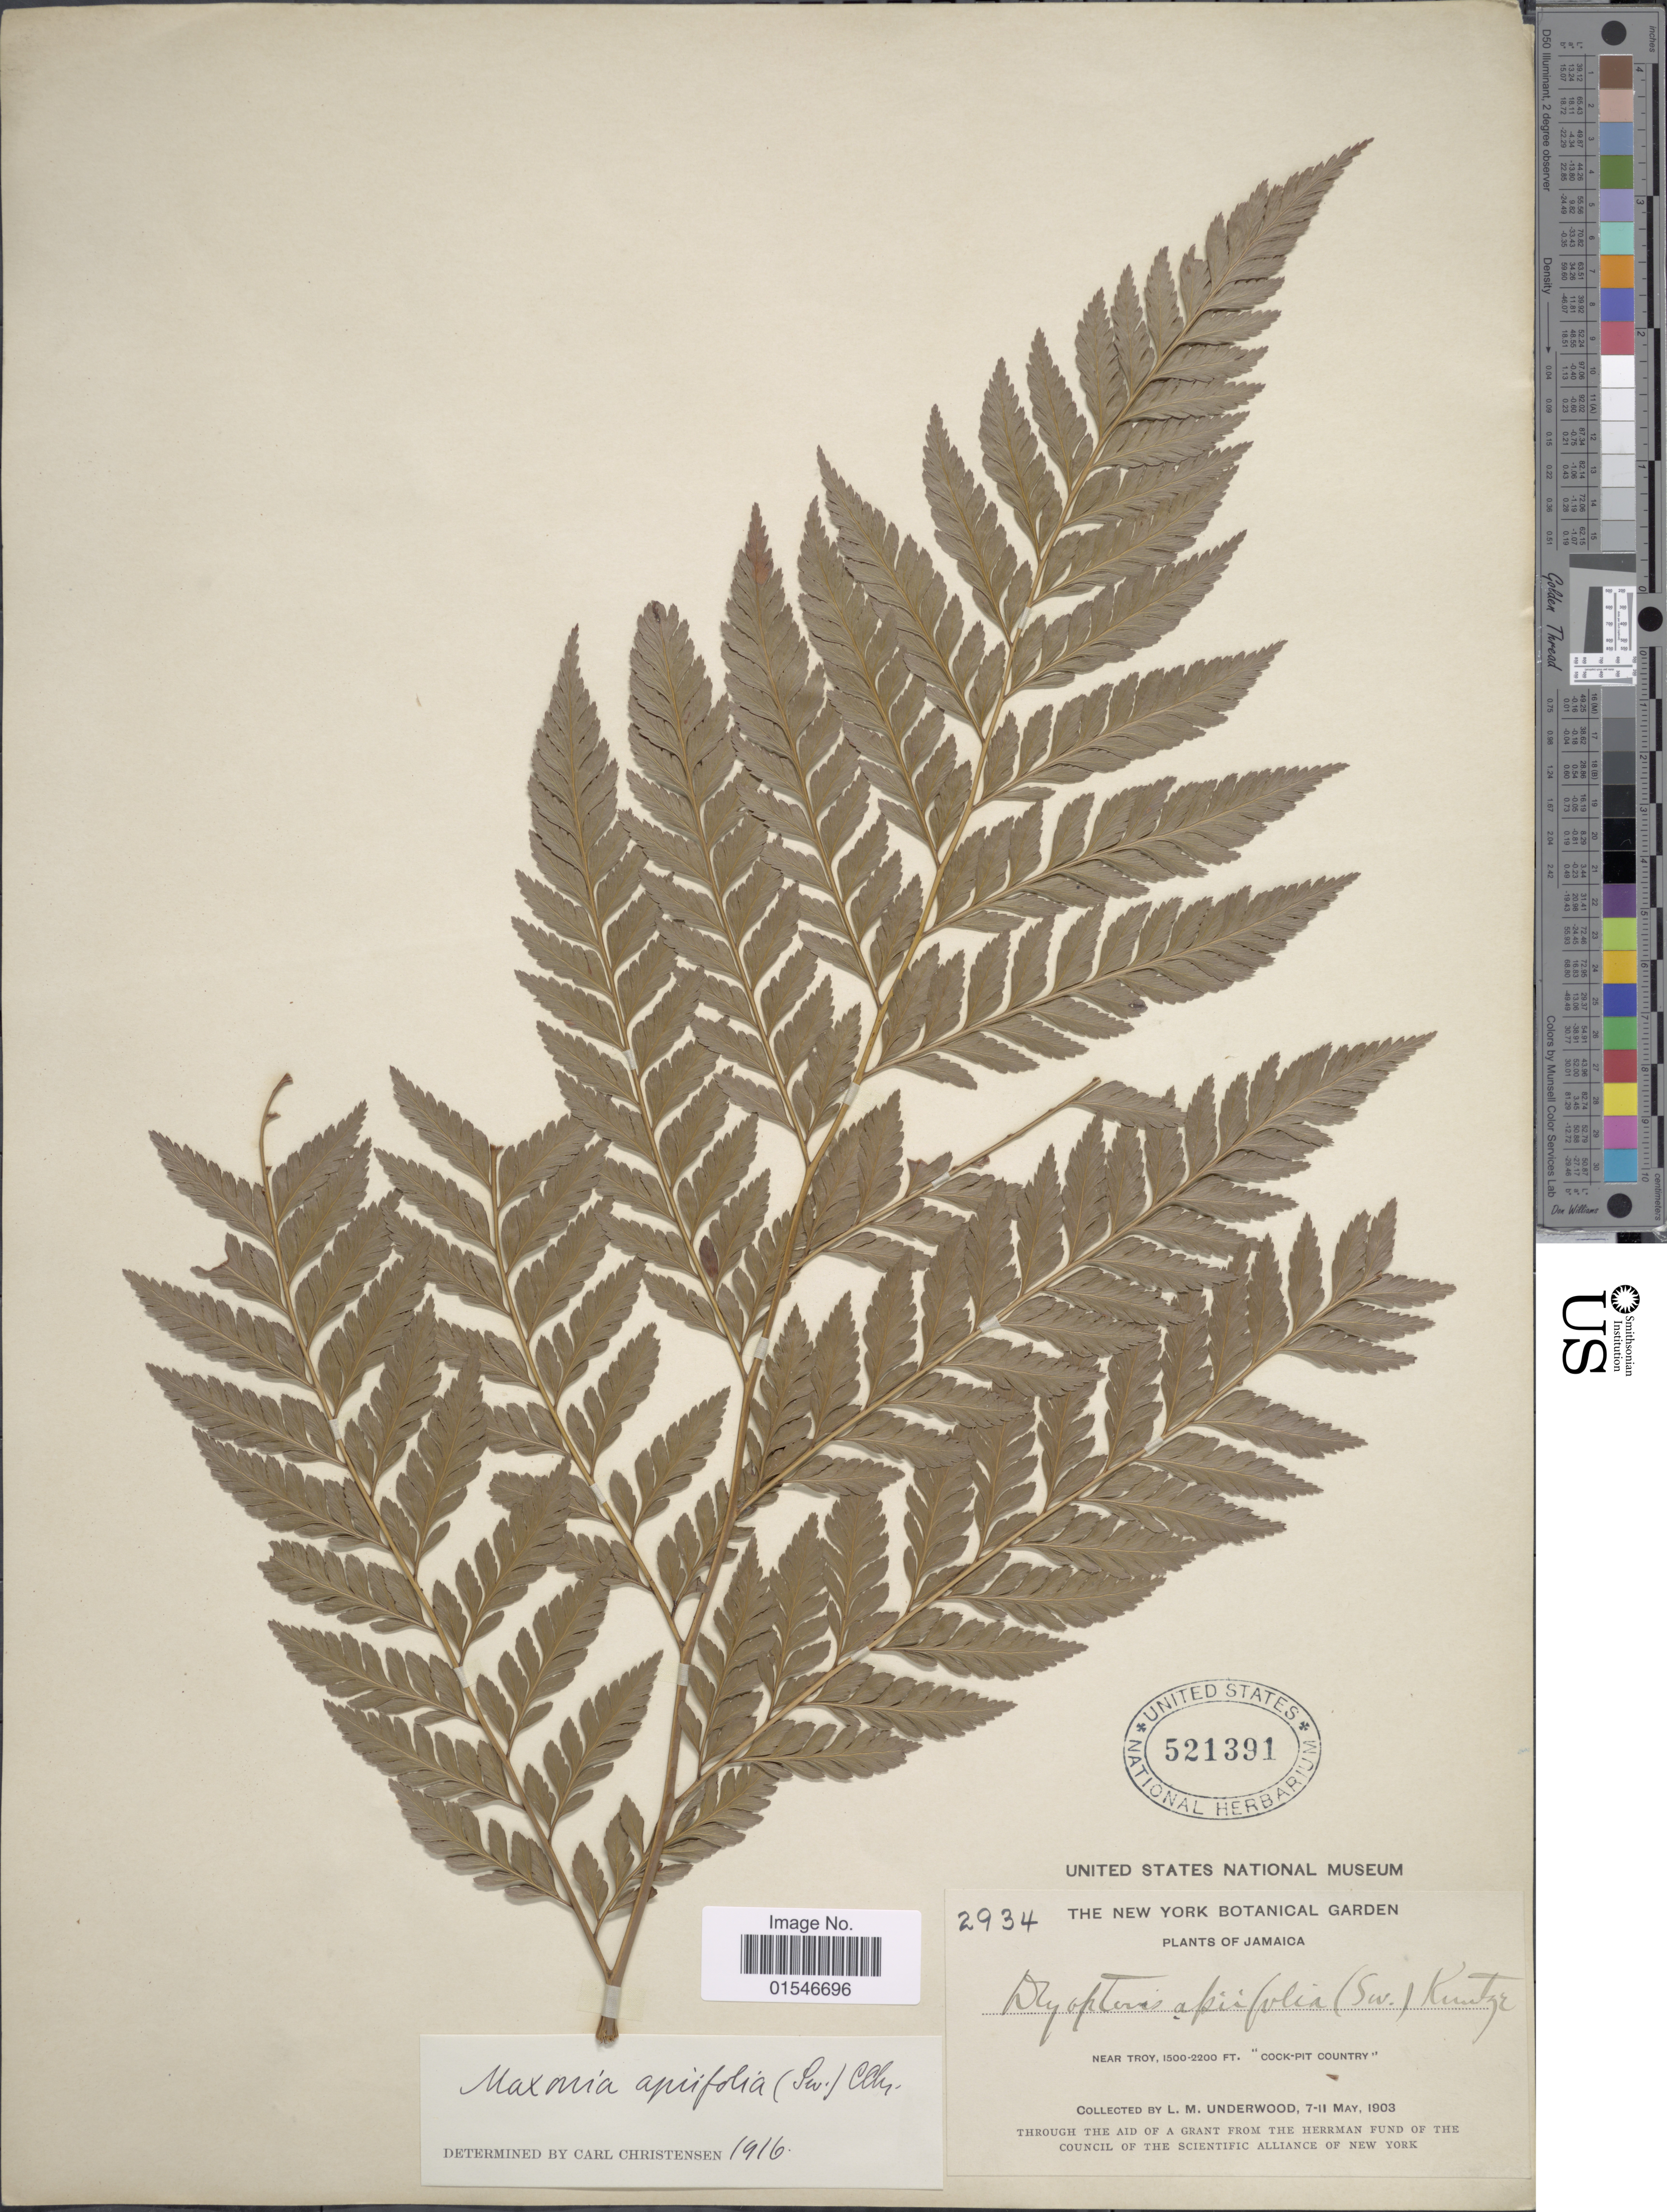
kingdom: Plantae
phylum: Tracheophyta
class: Polypodiopsida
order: Polypodiales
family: Dryopteridaceae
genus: Maxonia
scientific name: Maxonia apiifolia var. apiifolia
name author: (Sw.) C. Chr.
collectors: L. M. Underwood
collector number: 2934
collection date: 1903-05-07/1903-05-11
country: Jamaica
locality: Near Troy, "Cockpit-Country"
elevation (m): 457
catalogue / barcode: US 521391